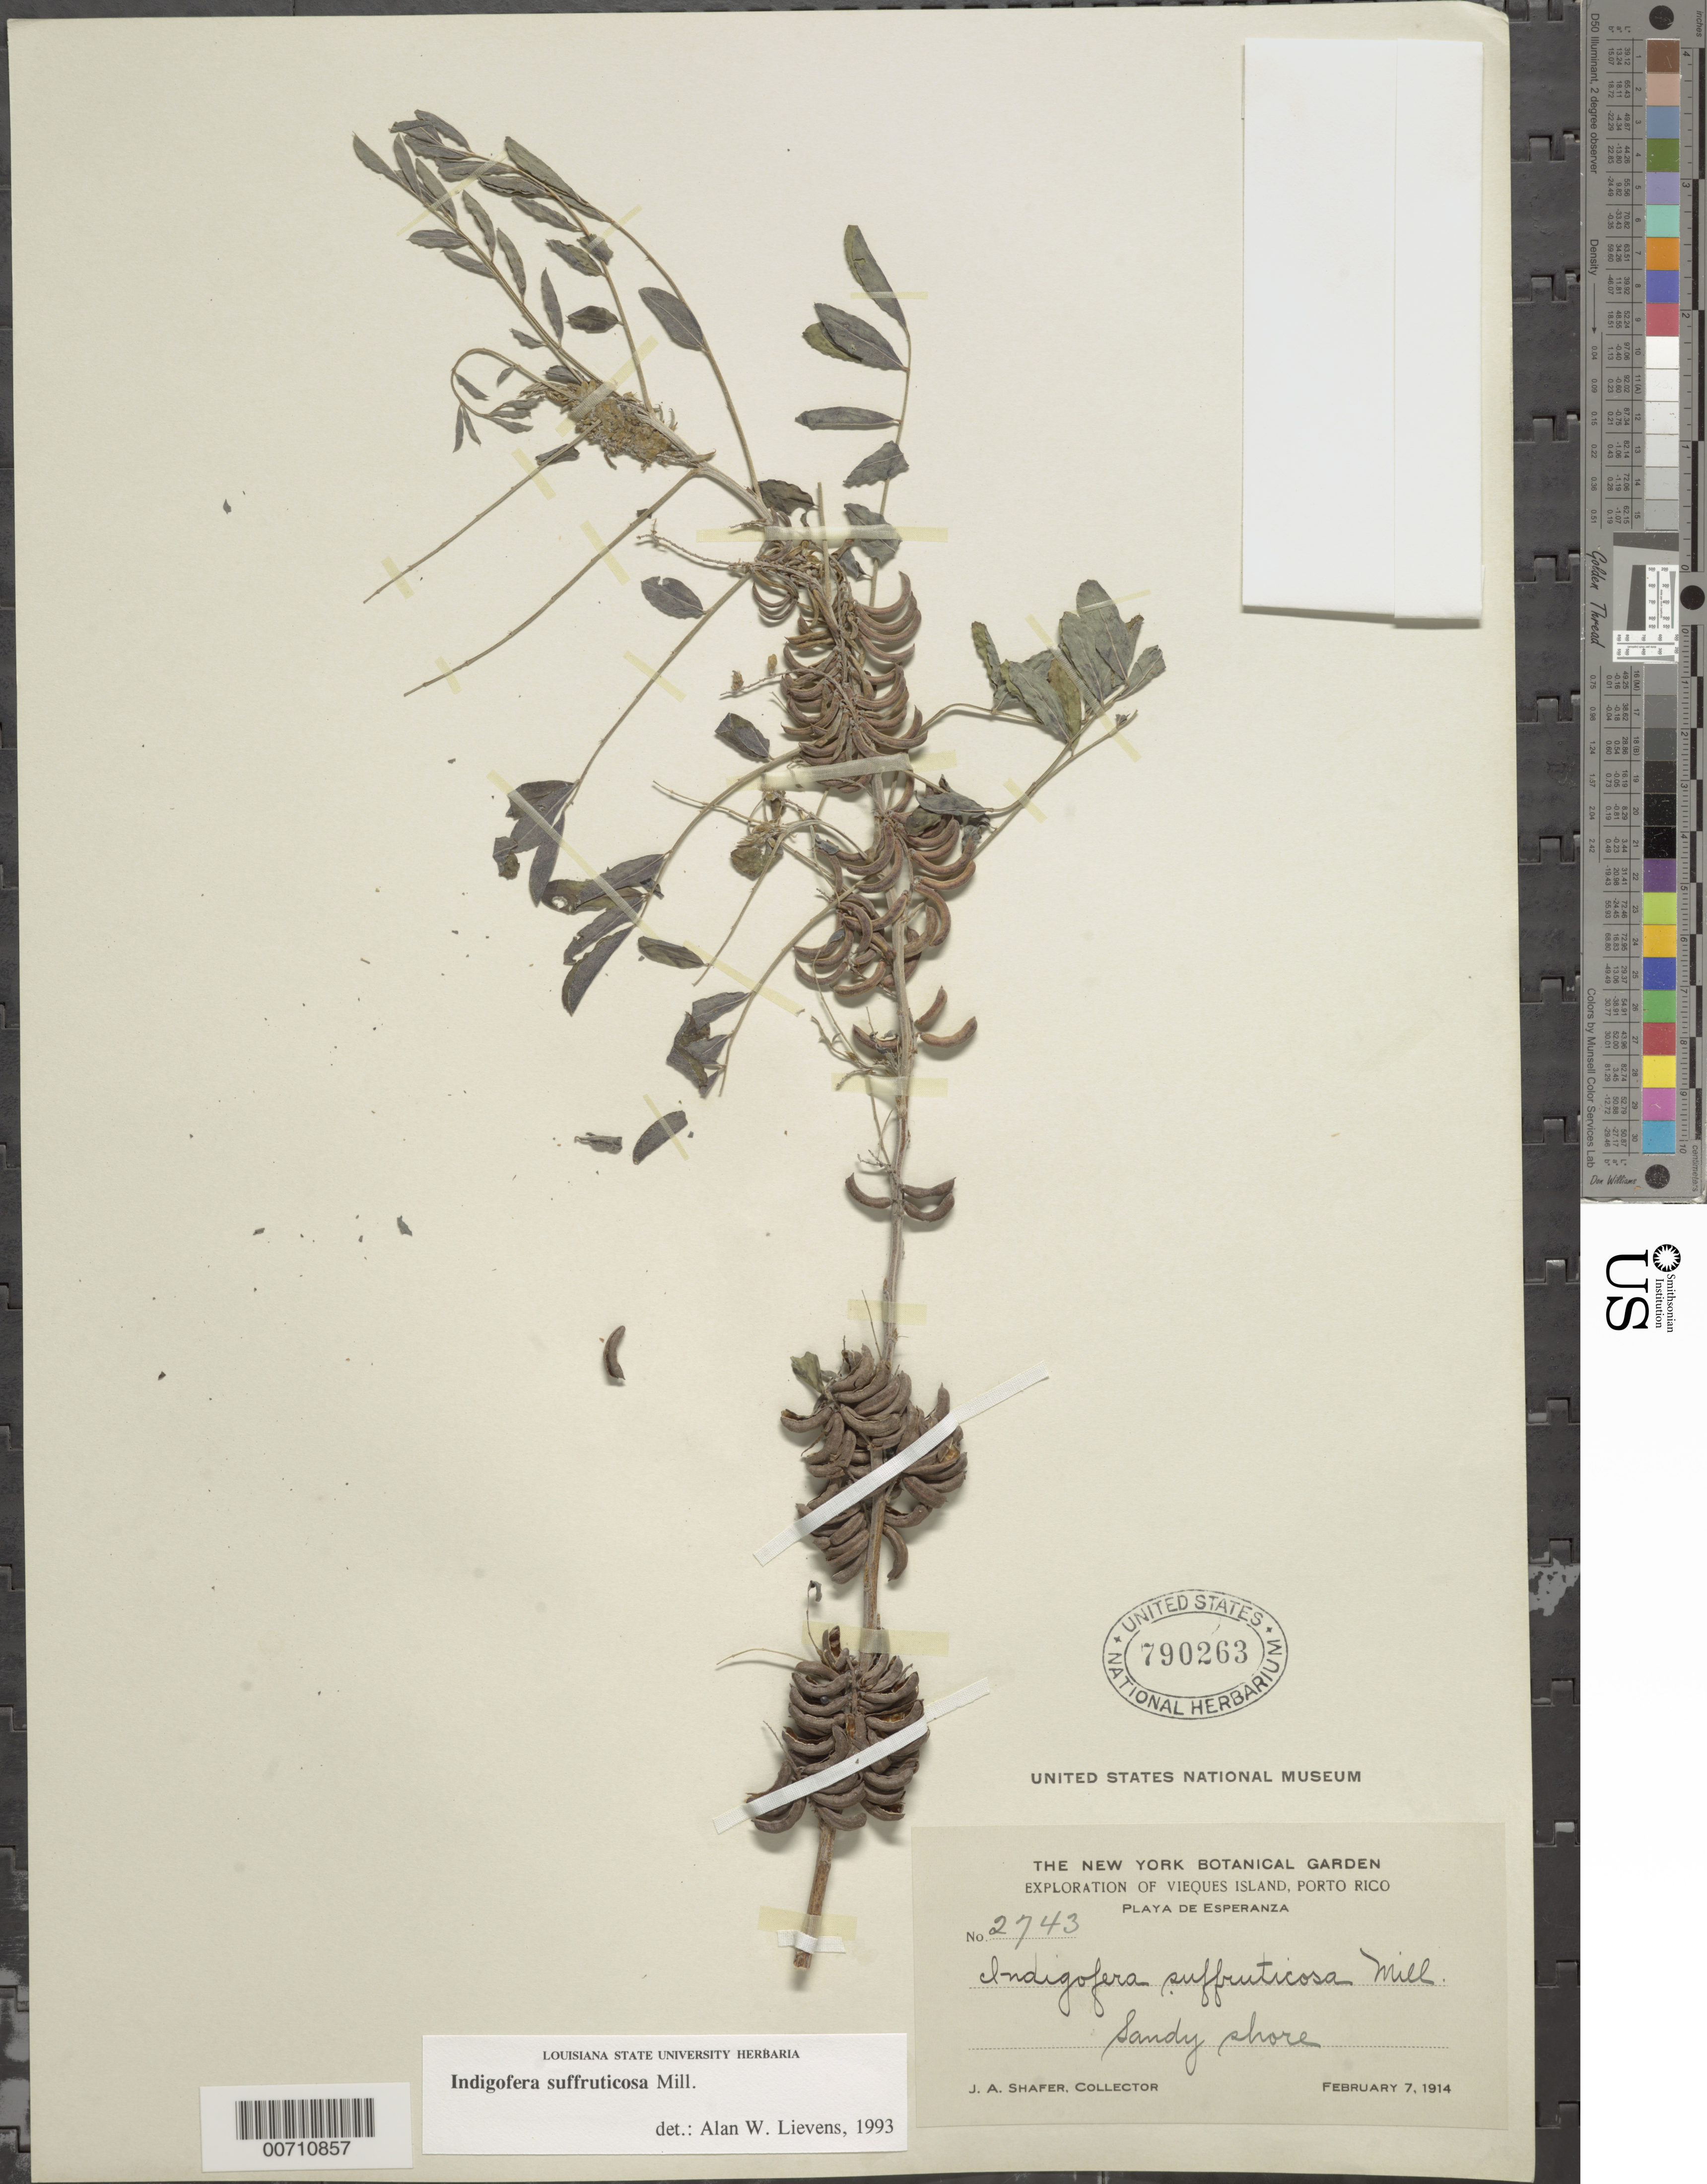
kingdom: Plantae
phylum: Tracheophyta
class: Magnoliopsida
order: Fabales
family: Fabaceae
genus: Indigofera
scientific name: Indigofera suffruticosa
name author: Mill.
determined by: Lievens, A. W., (LSU), Louisiana State University Herbarium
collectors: J. A. Shafer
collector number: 2743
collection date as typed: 07 Feb 1914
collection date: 1914-02-07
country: Puerto Rico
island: Vieques Island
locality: Playa de Ezperanza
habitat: Sandy shore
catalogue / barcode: US 790263